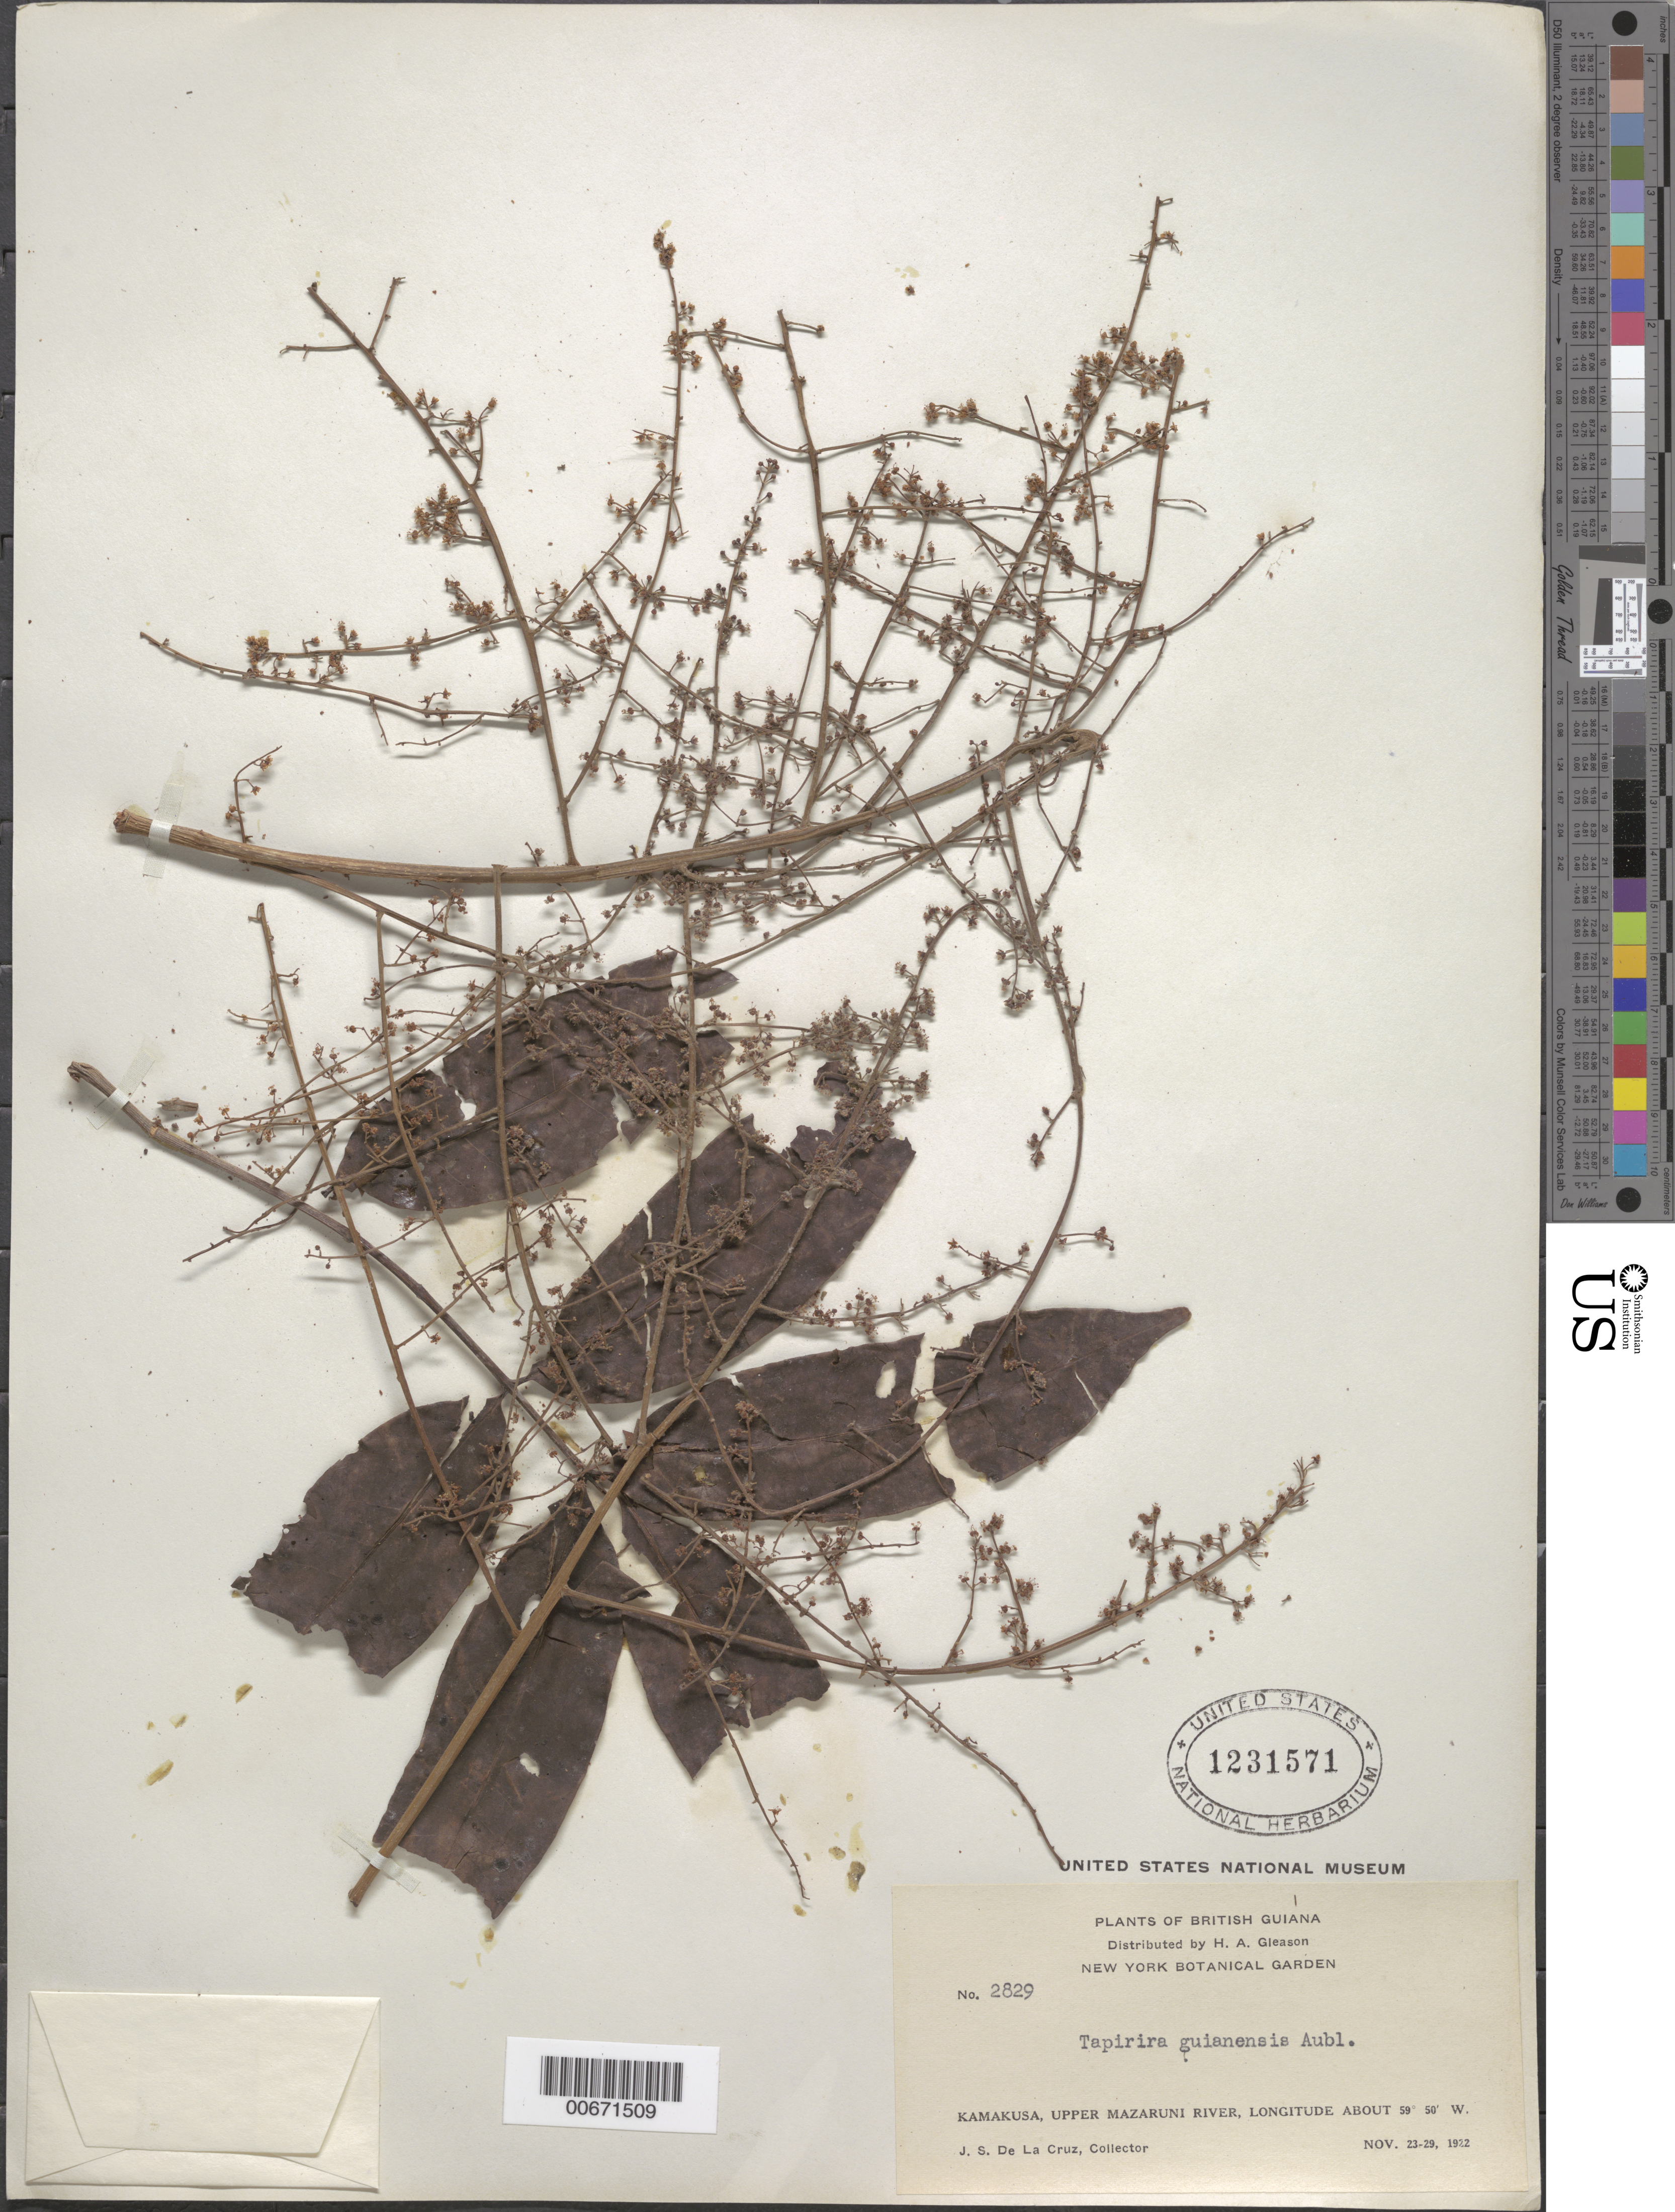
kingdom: Plantae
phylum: Tracheophyta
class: Magnoliopsida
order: Sapindales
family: Anacardiaceae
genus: Tapirira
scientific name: Tapirira guianensis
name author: Aubl.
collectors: J. S. de la Cruz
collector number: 2829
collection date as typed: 23-Nov-22 to 29-Nov-22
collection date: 1922-11-23/1922-11-29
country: Guyana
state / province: Cuyuni-Mazaruni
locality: Kamakusa, Upper Mazaruni R.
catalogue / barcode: US 1231571